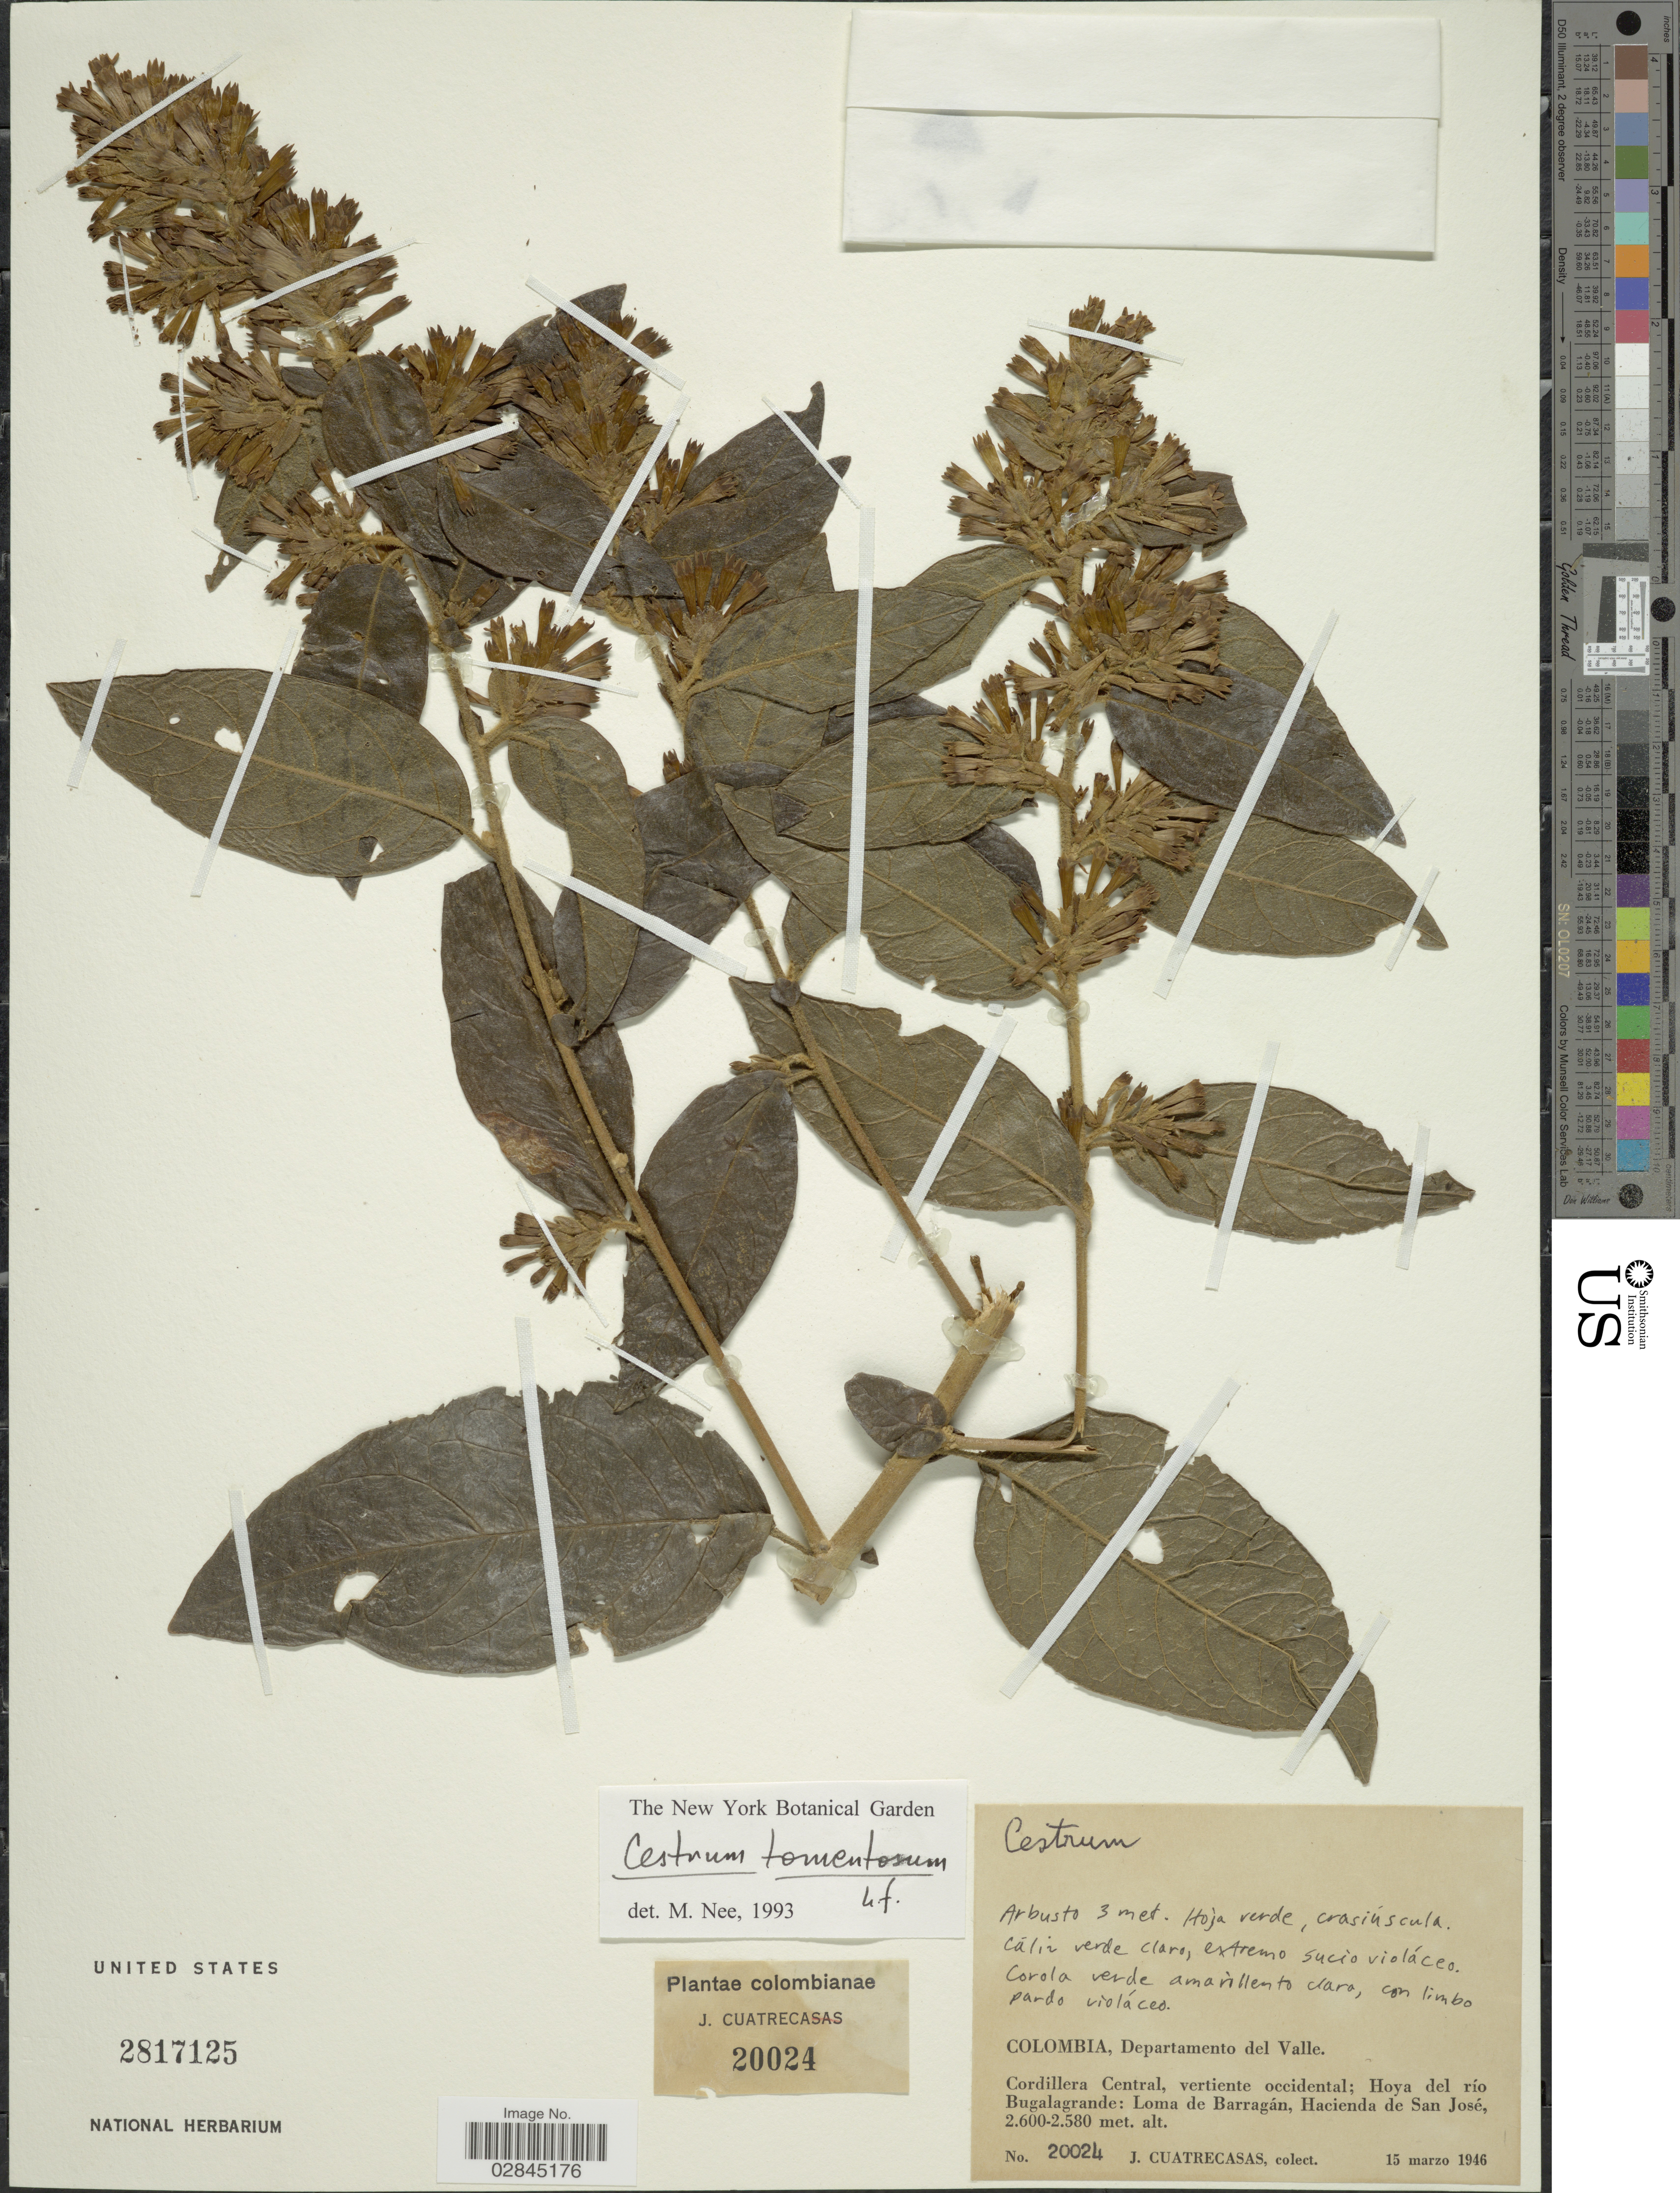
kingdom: Plantae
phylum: Tracheophyta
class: Magnoliopsida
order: Solanales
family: Solanaceae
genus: Cestrum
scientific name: Cestrum tomentosum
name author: L. f.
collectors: J. Cuatrecasas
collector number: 20024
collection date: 1946-03-15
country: Colombia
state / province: Valle del Cauca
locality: Departamento del Valle. Cordillera Central, vertiente occidental; Hoya del río Bugalagrande: Loma de Barragán, Hacienda de San José.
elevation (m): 2580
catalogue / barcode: US 2817125